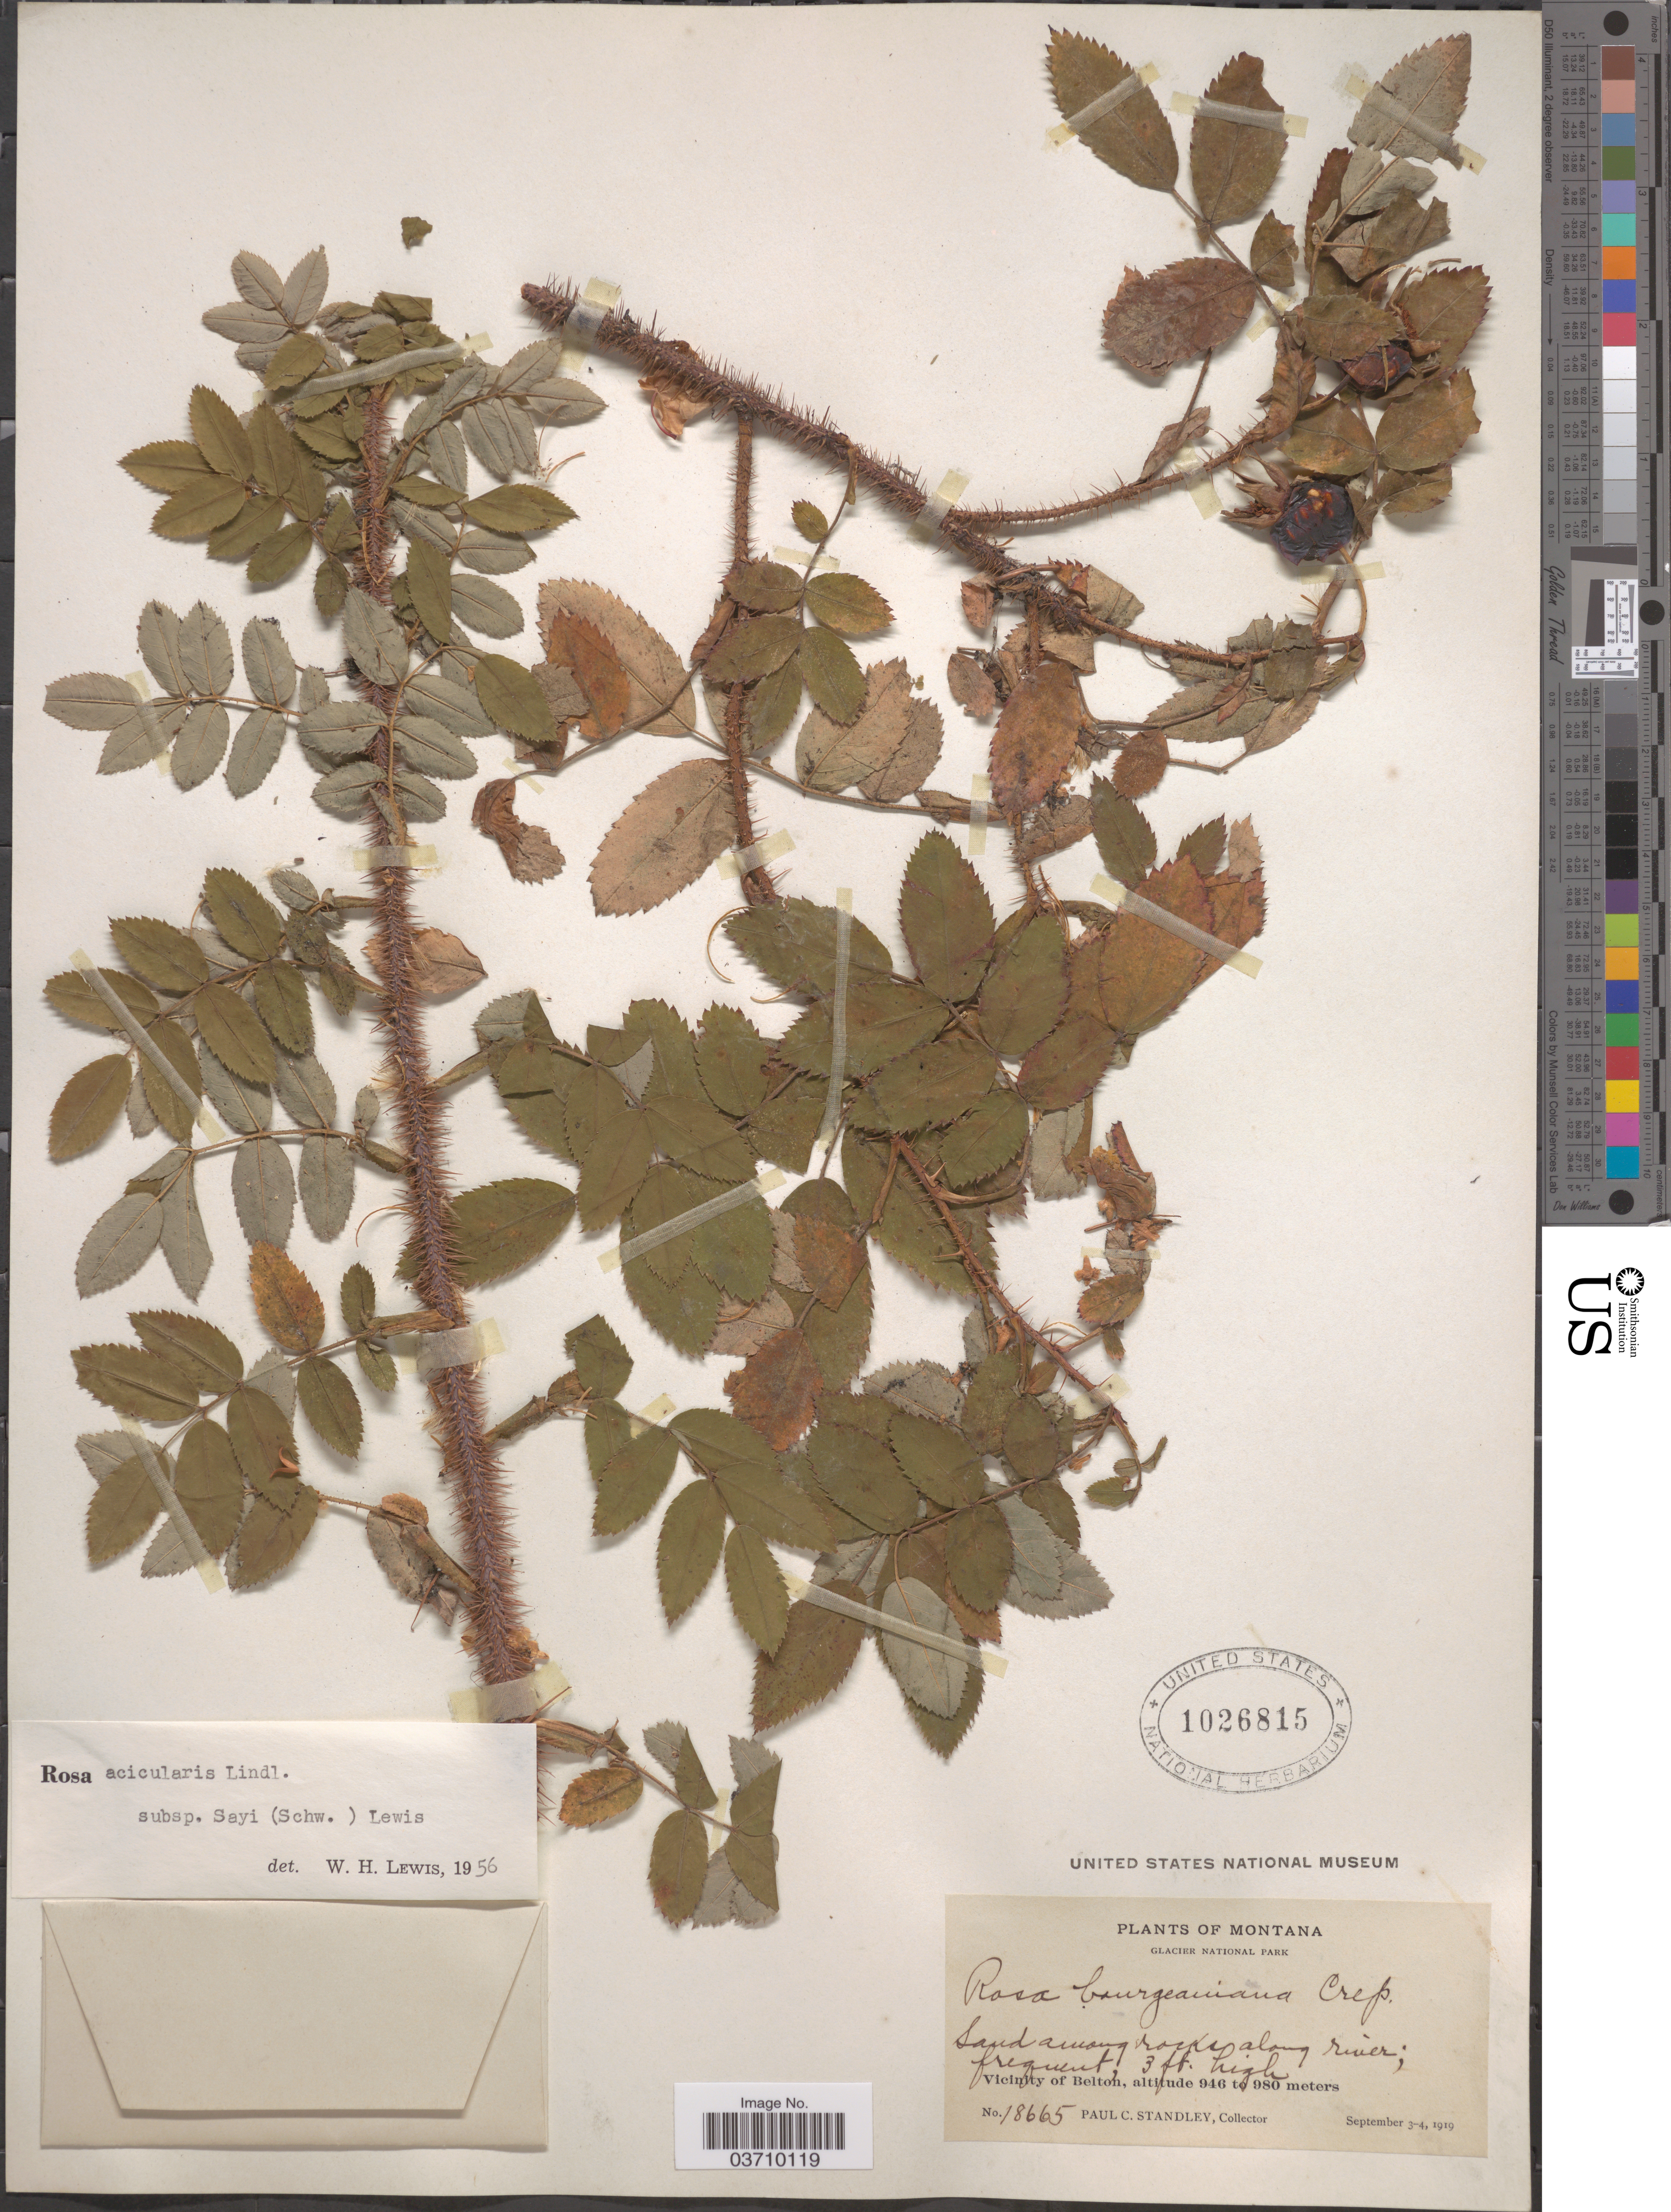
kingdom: Plantae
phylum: Tracheophyta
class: Magnoliopsida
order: Rosales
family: Rosaceae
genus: Rosa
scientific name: Rosa acicularis var. sayi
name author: (Schwein.) Rehder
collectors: P. C. Standley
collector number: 18665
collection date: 1919-09-03/1919-09-04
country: United States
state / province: Montana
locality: Glacier National Park. Vicinity of Belton.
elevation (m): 946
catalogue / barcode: US 1026815